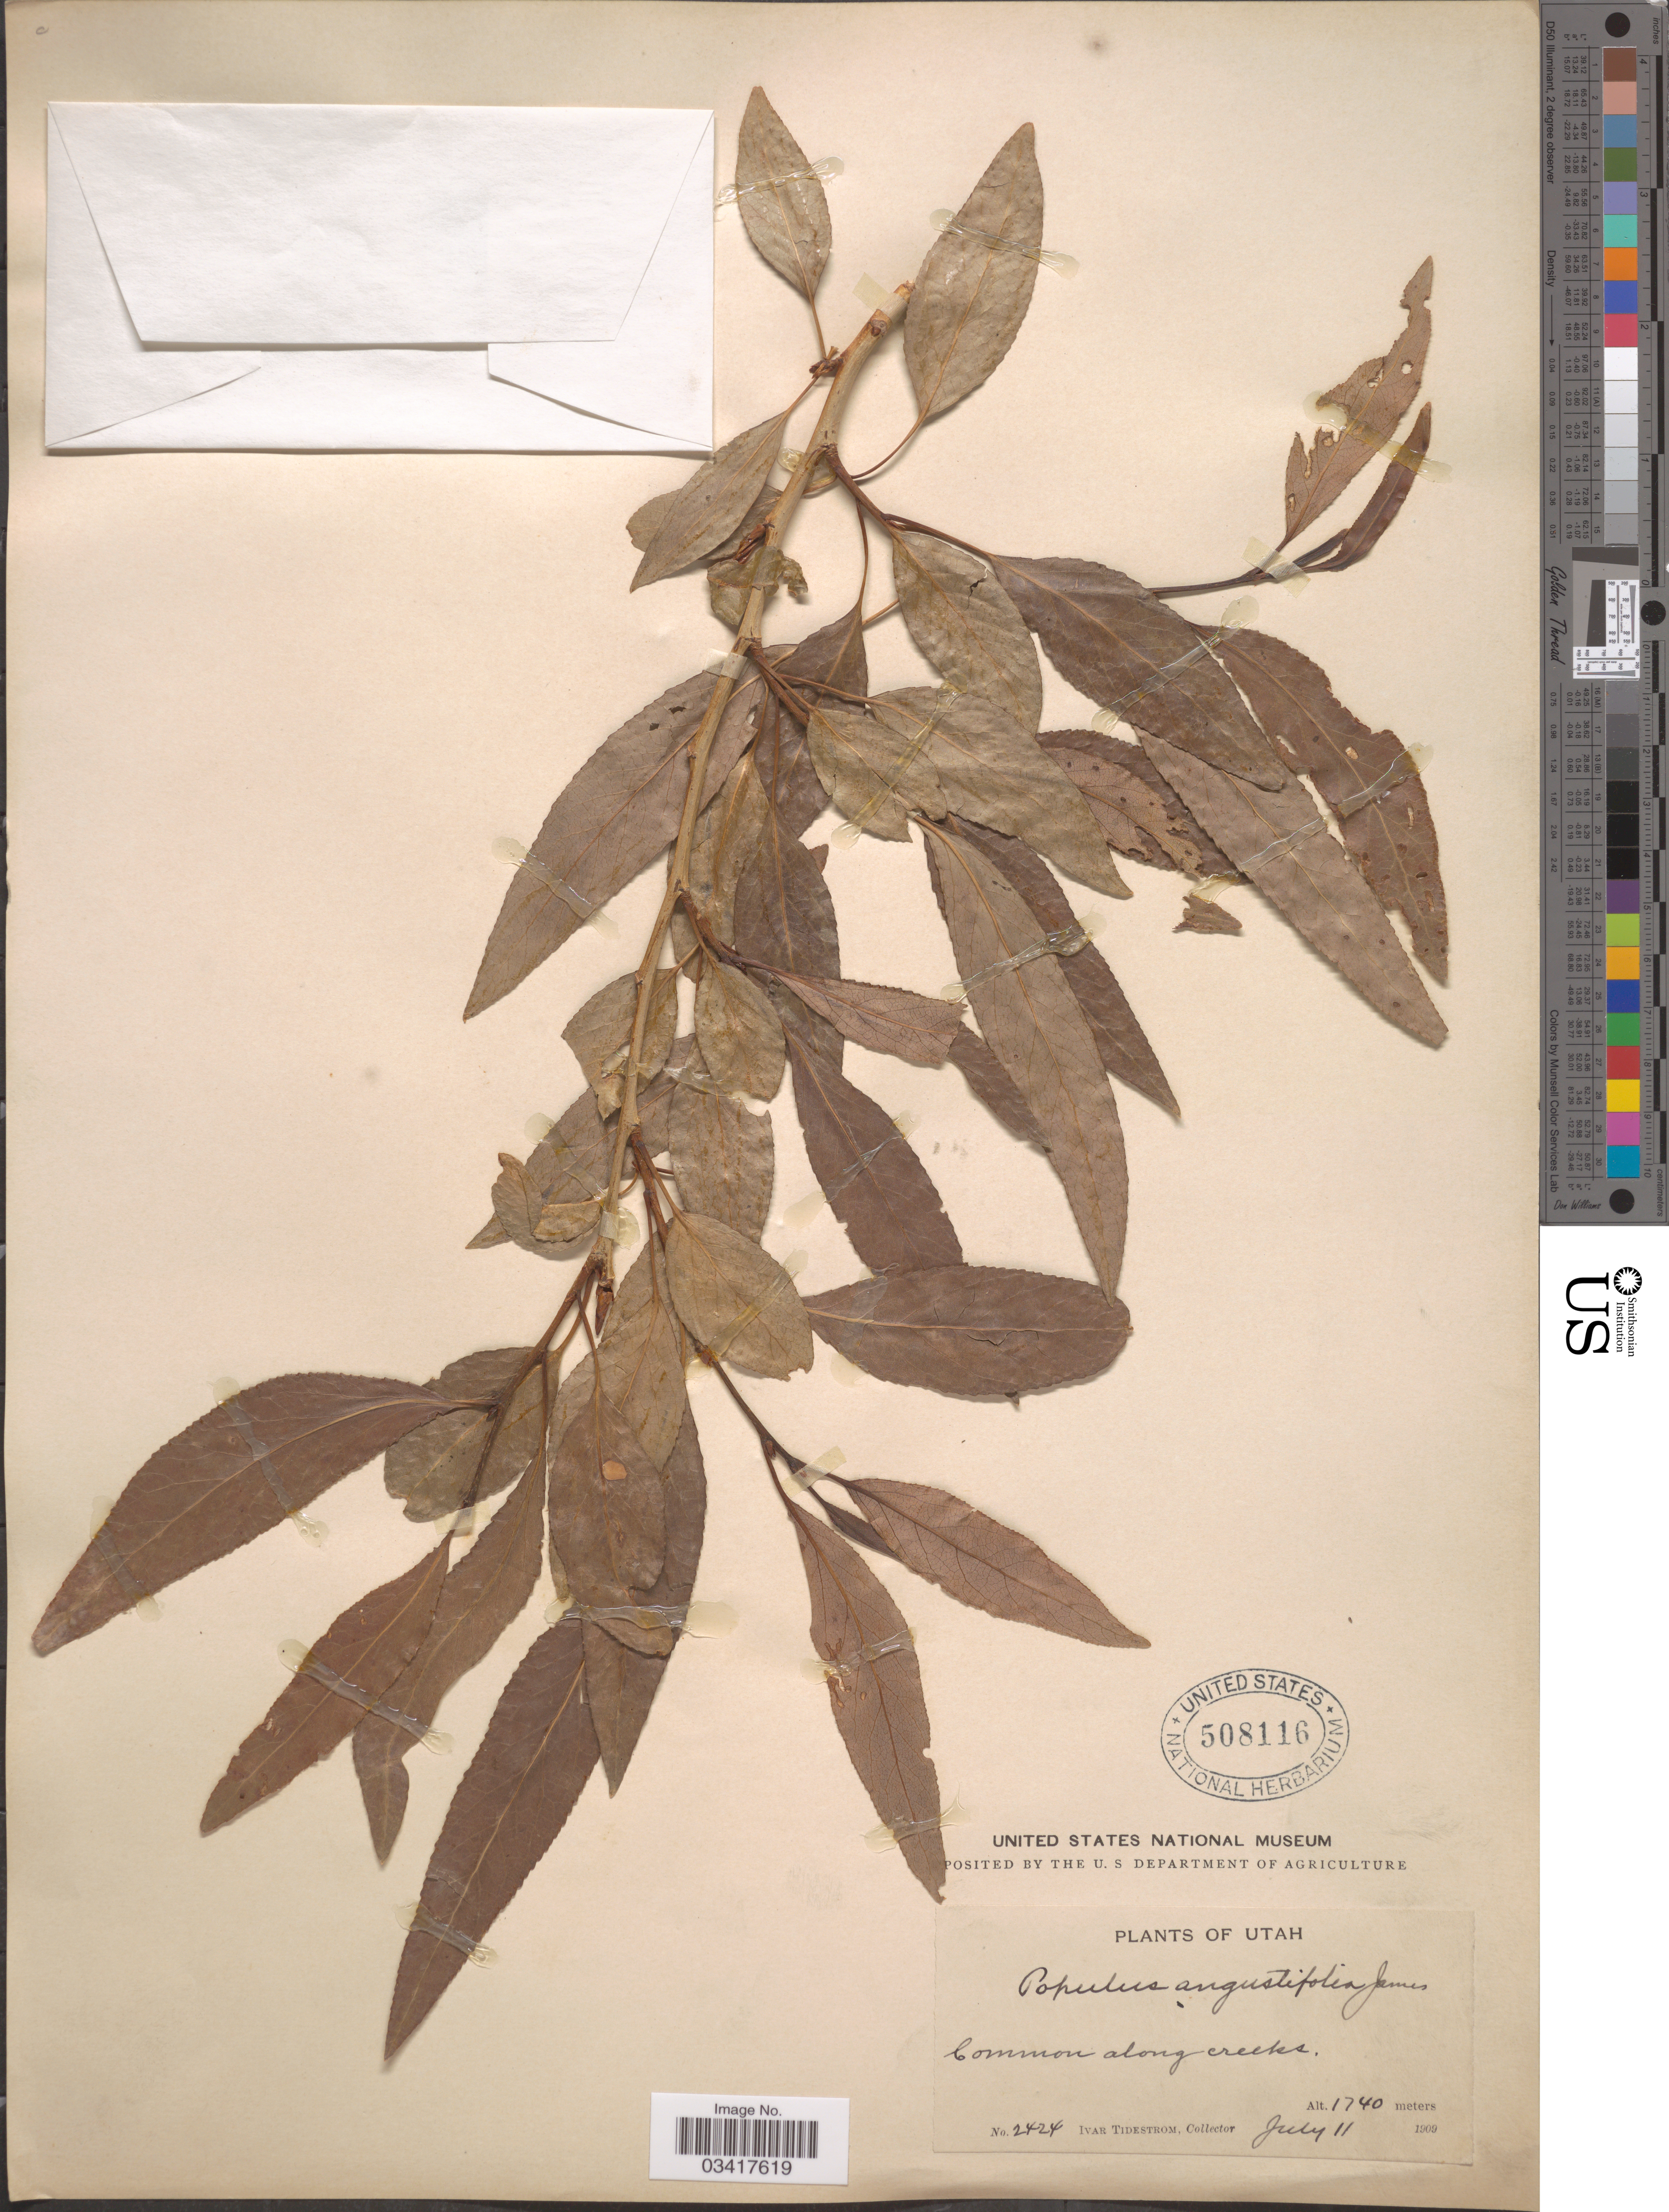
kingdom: Plantae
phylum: Tracheophyta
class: Magnoliopsida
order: Malpighiales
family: Salicaceae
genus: Populus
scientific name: Populus angustifolia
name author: E. James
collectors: I. F. Tidestrom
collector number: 2424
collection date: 1909-07-11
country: United States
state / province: Utah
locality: Along creeks.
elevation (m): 1740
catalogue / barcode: US 508116